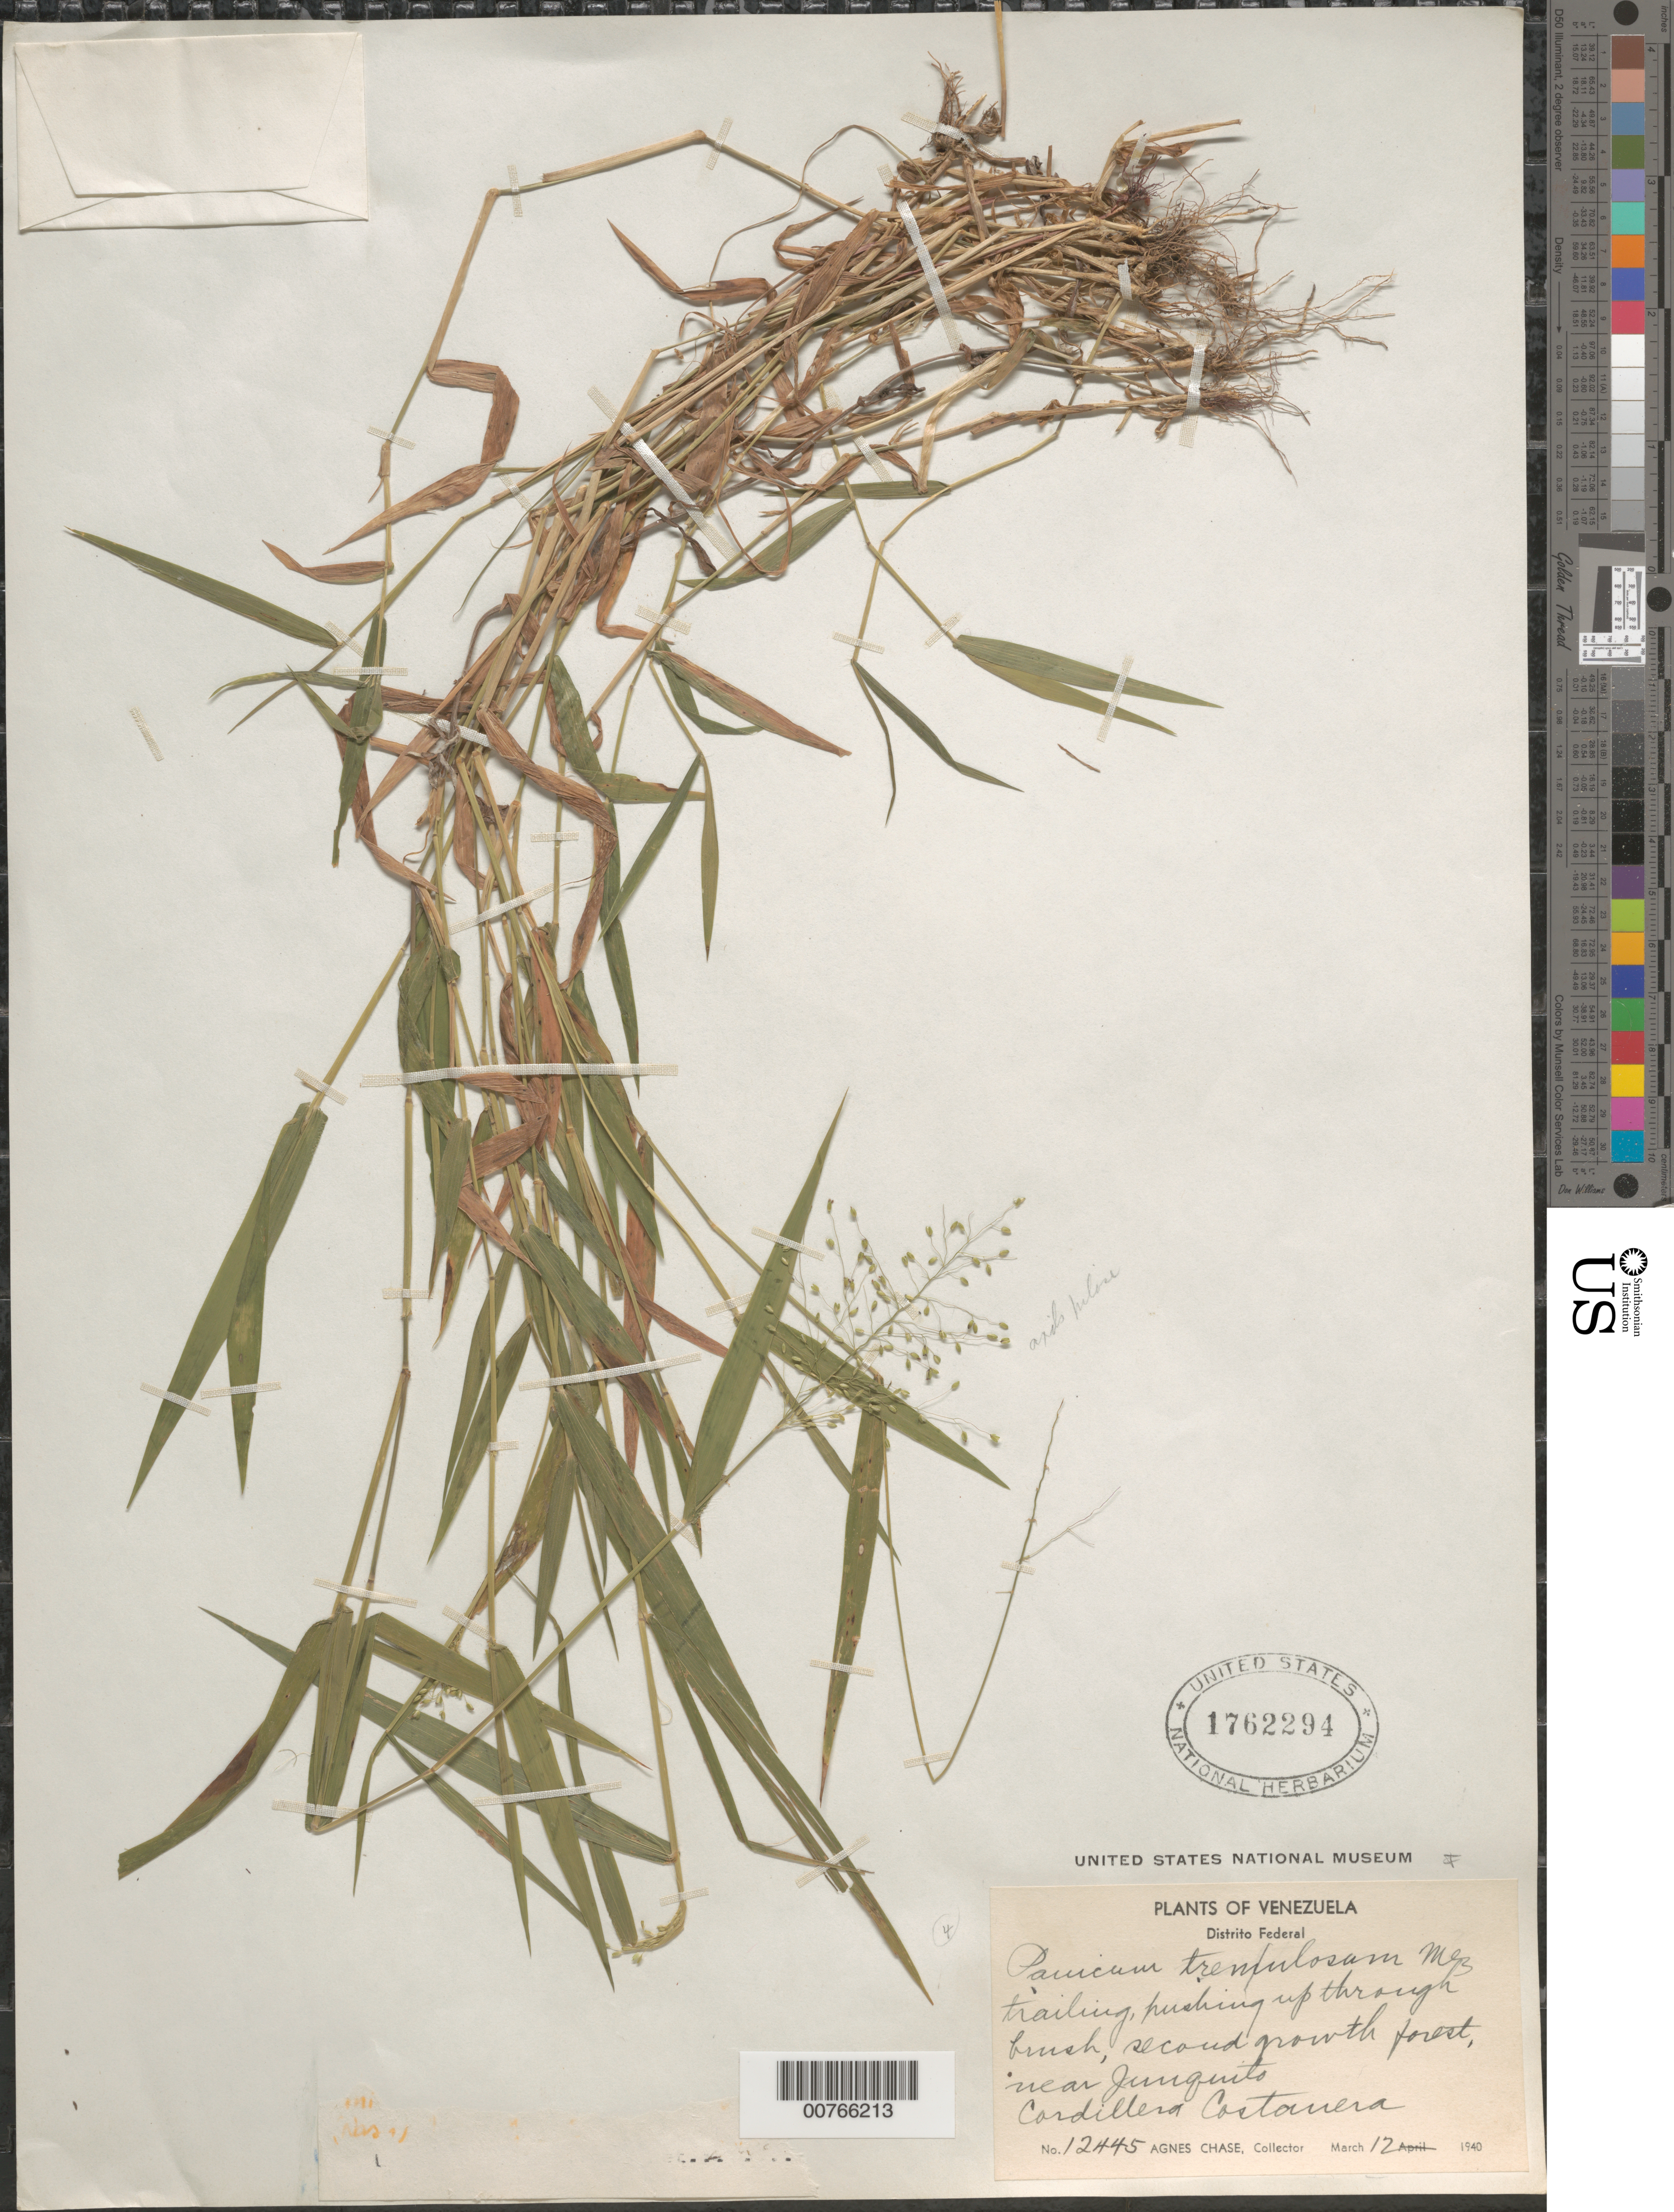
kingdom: Plantae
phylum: Tracheophyta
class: Liliopsida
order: Poales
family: Poaceae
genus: Panicum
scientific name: Panicum tremulosum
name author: Mez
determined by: Chase, [M.] Agnes, (US)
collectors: A. Chase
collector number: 12445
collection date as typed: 12 Mar 1940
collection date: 1940-03-12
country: Venezuela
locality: near Junquito, Cordillera Costanera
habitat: trailing, pushing up through brush, second growth forest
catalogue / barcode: US 1762294